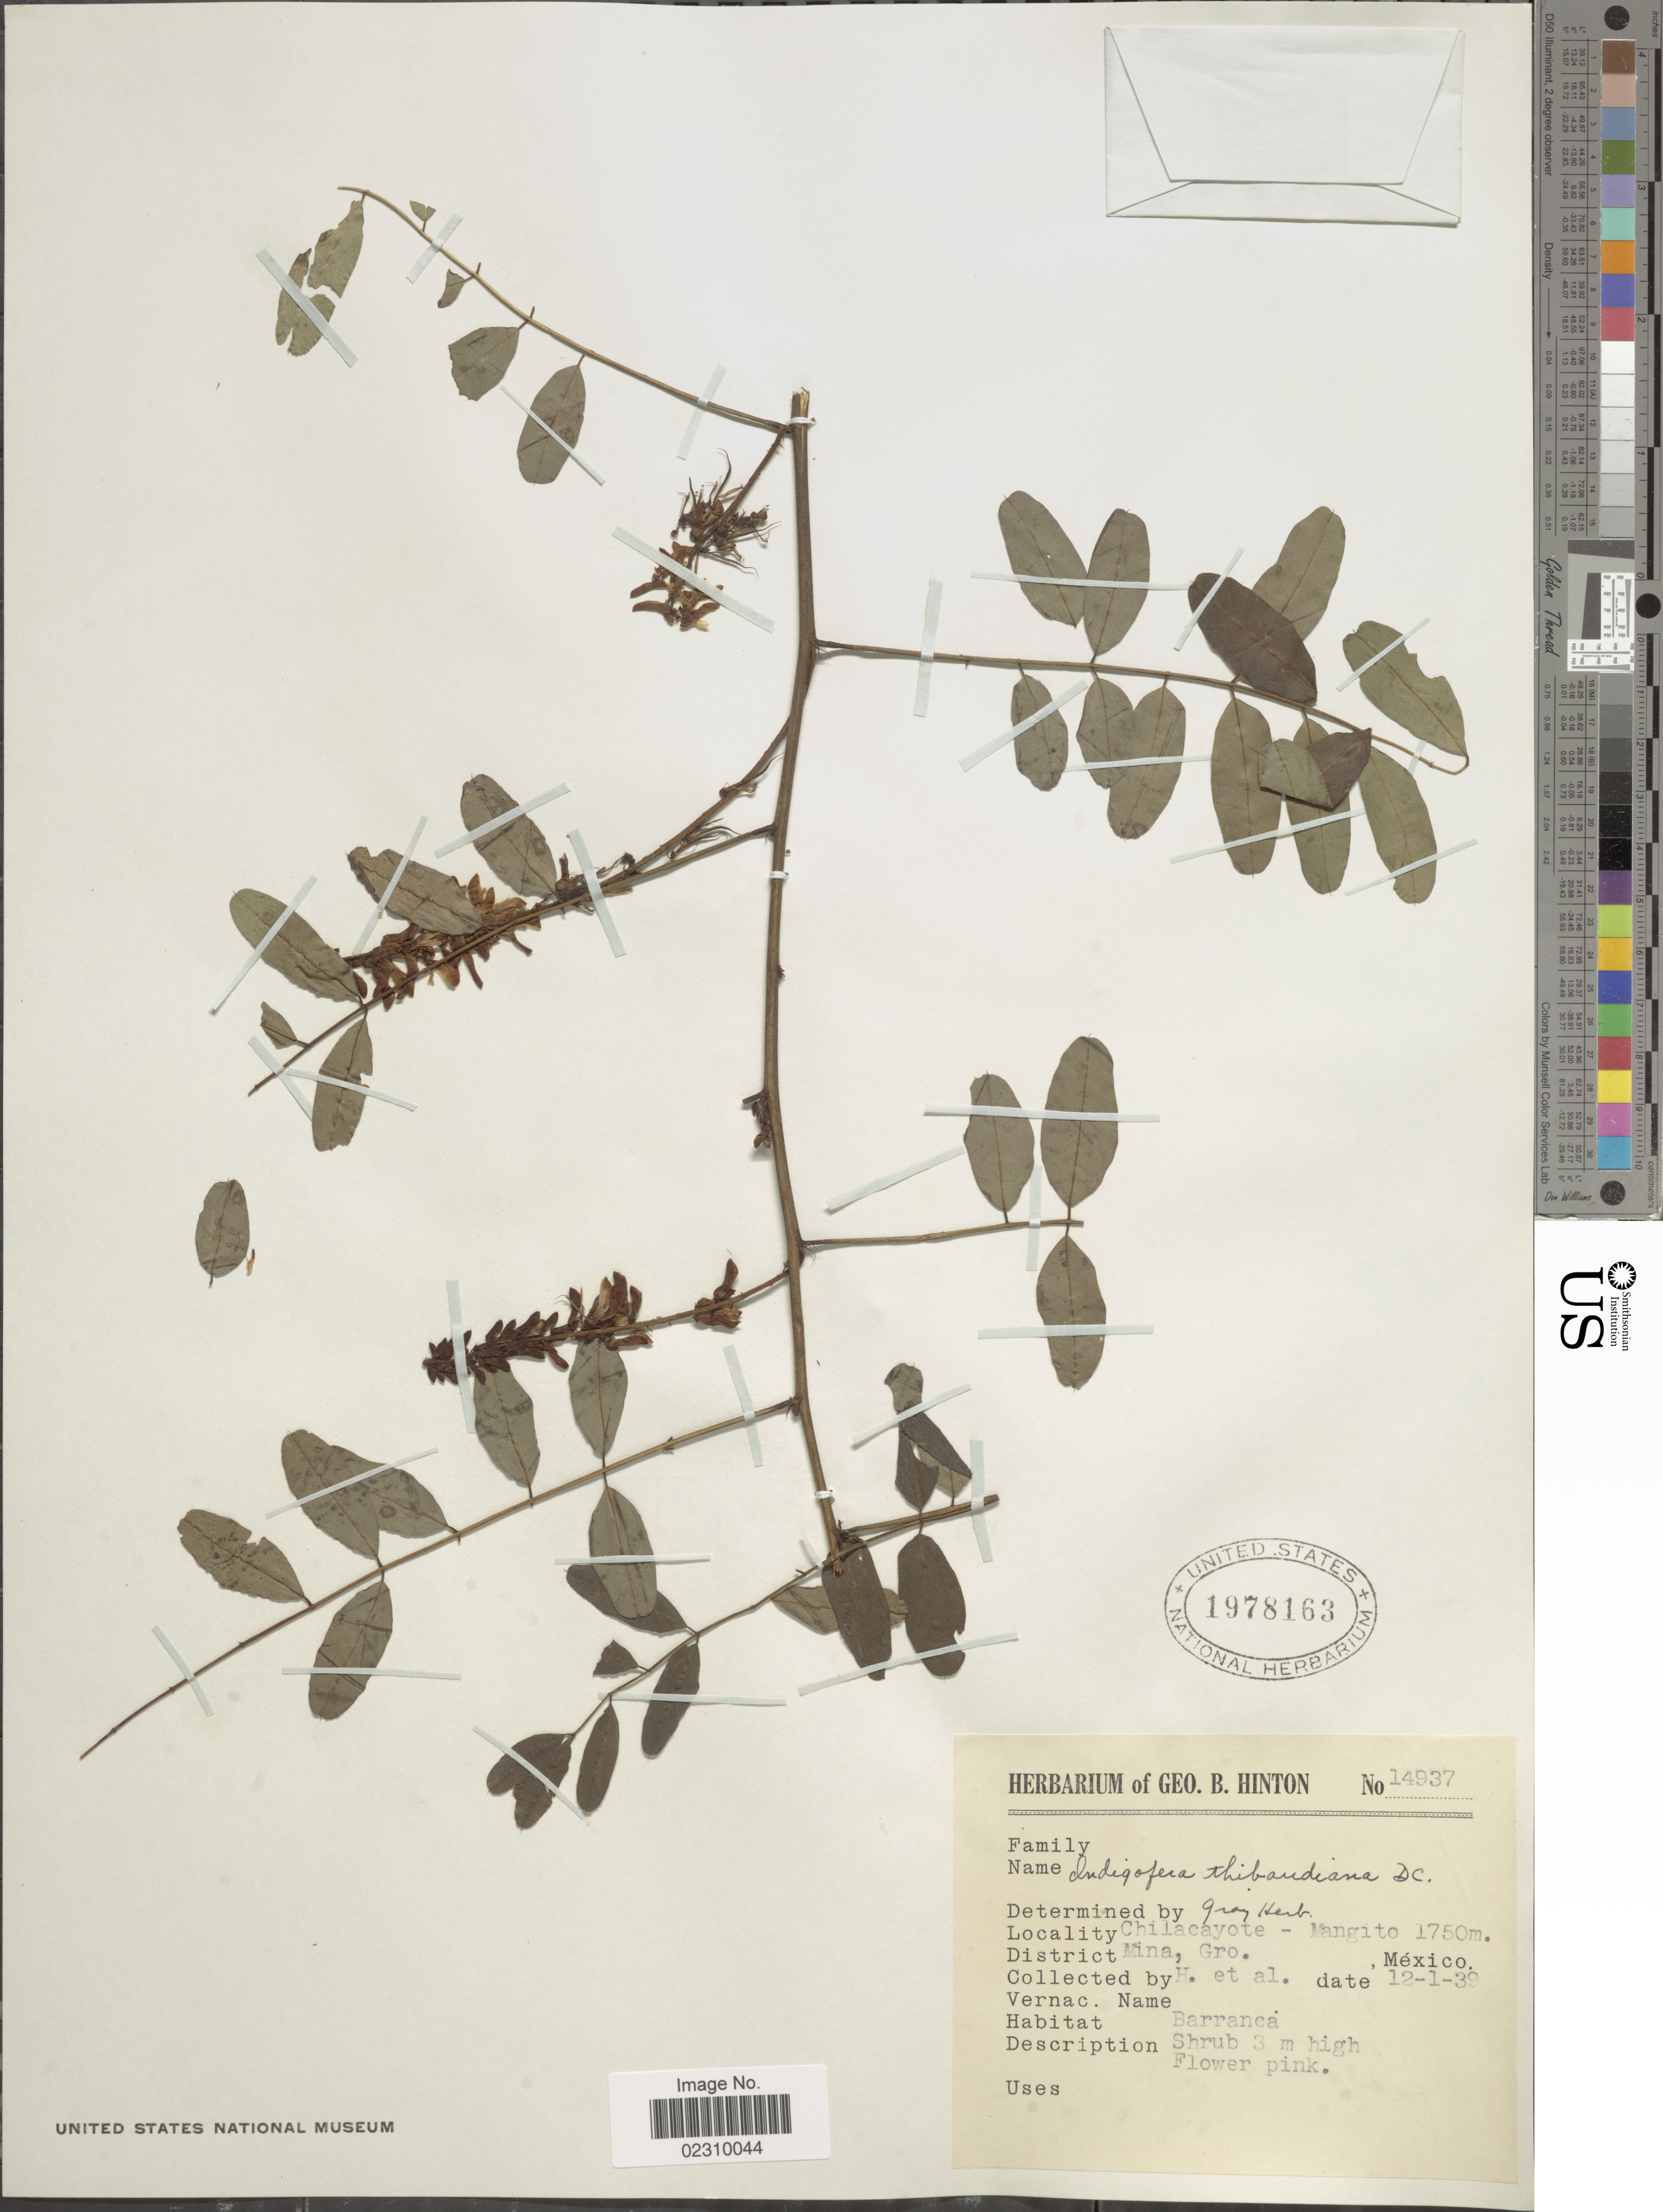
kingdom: Plantae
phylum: Tracheophyta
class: Magnoliopsida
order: Fabales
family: Fabaceae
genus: Indigofera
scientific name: Indigofera thibaudiana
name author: DC.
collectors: G. B. Hinton & et al.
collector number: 14937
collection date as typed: Transcribed d/m/y: 1/12/39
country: Mexico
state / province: Guerrero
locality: Chilacayote - Mangito, District Mina, Gro.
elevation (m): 1750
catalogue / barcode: US 1978163